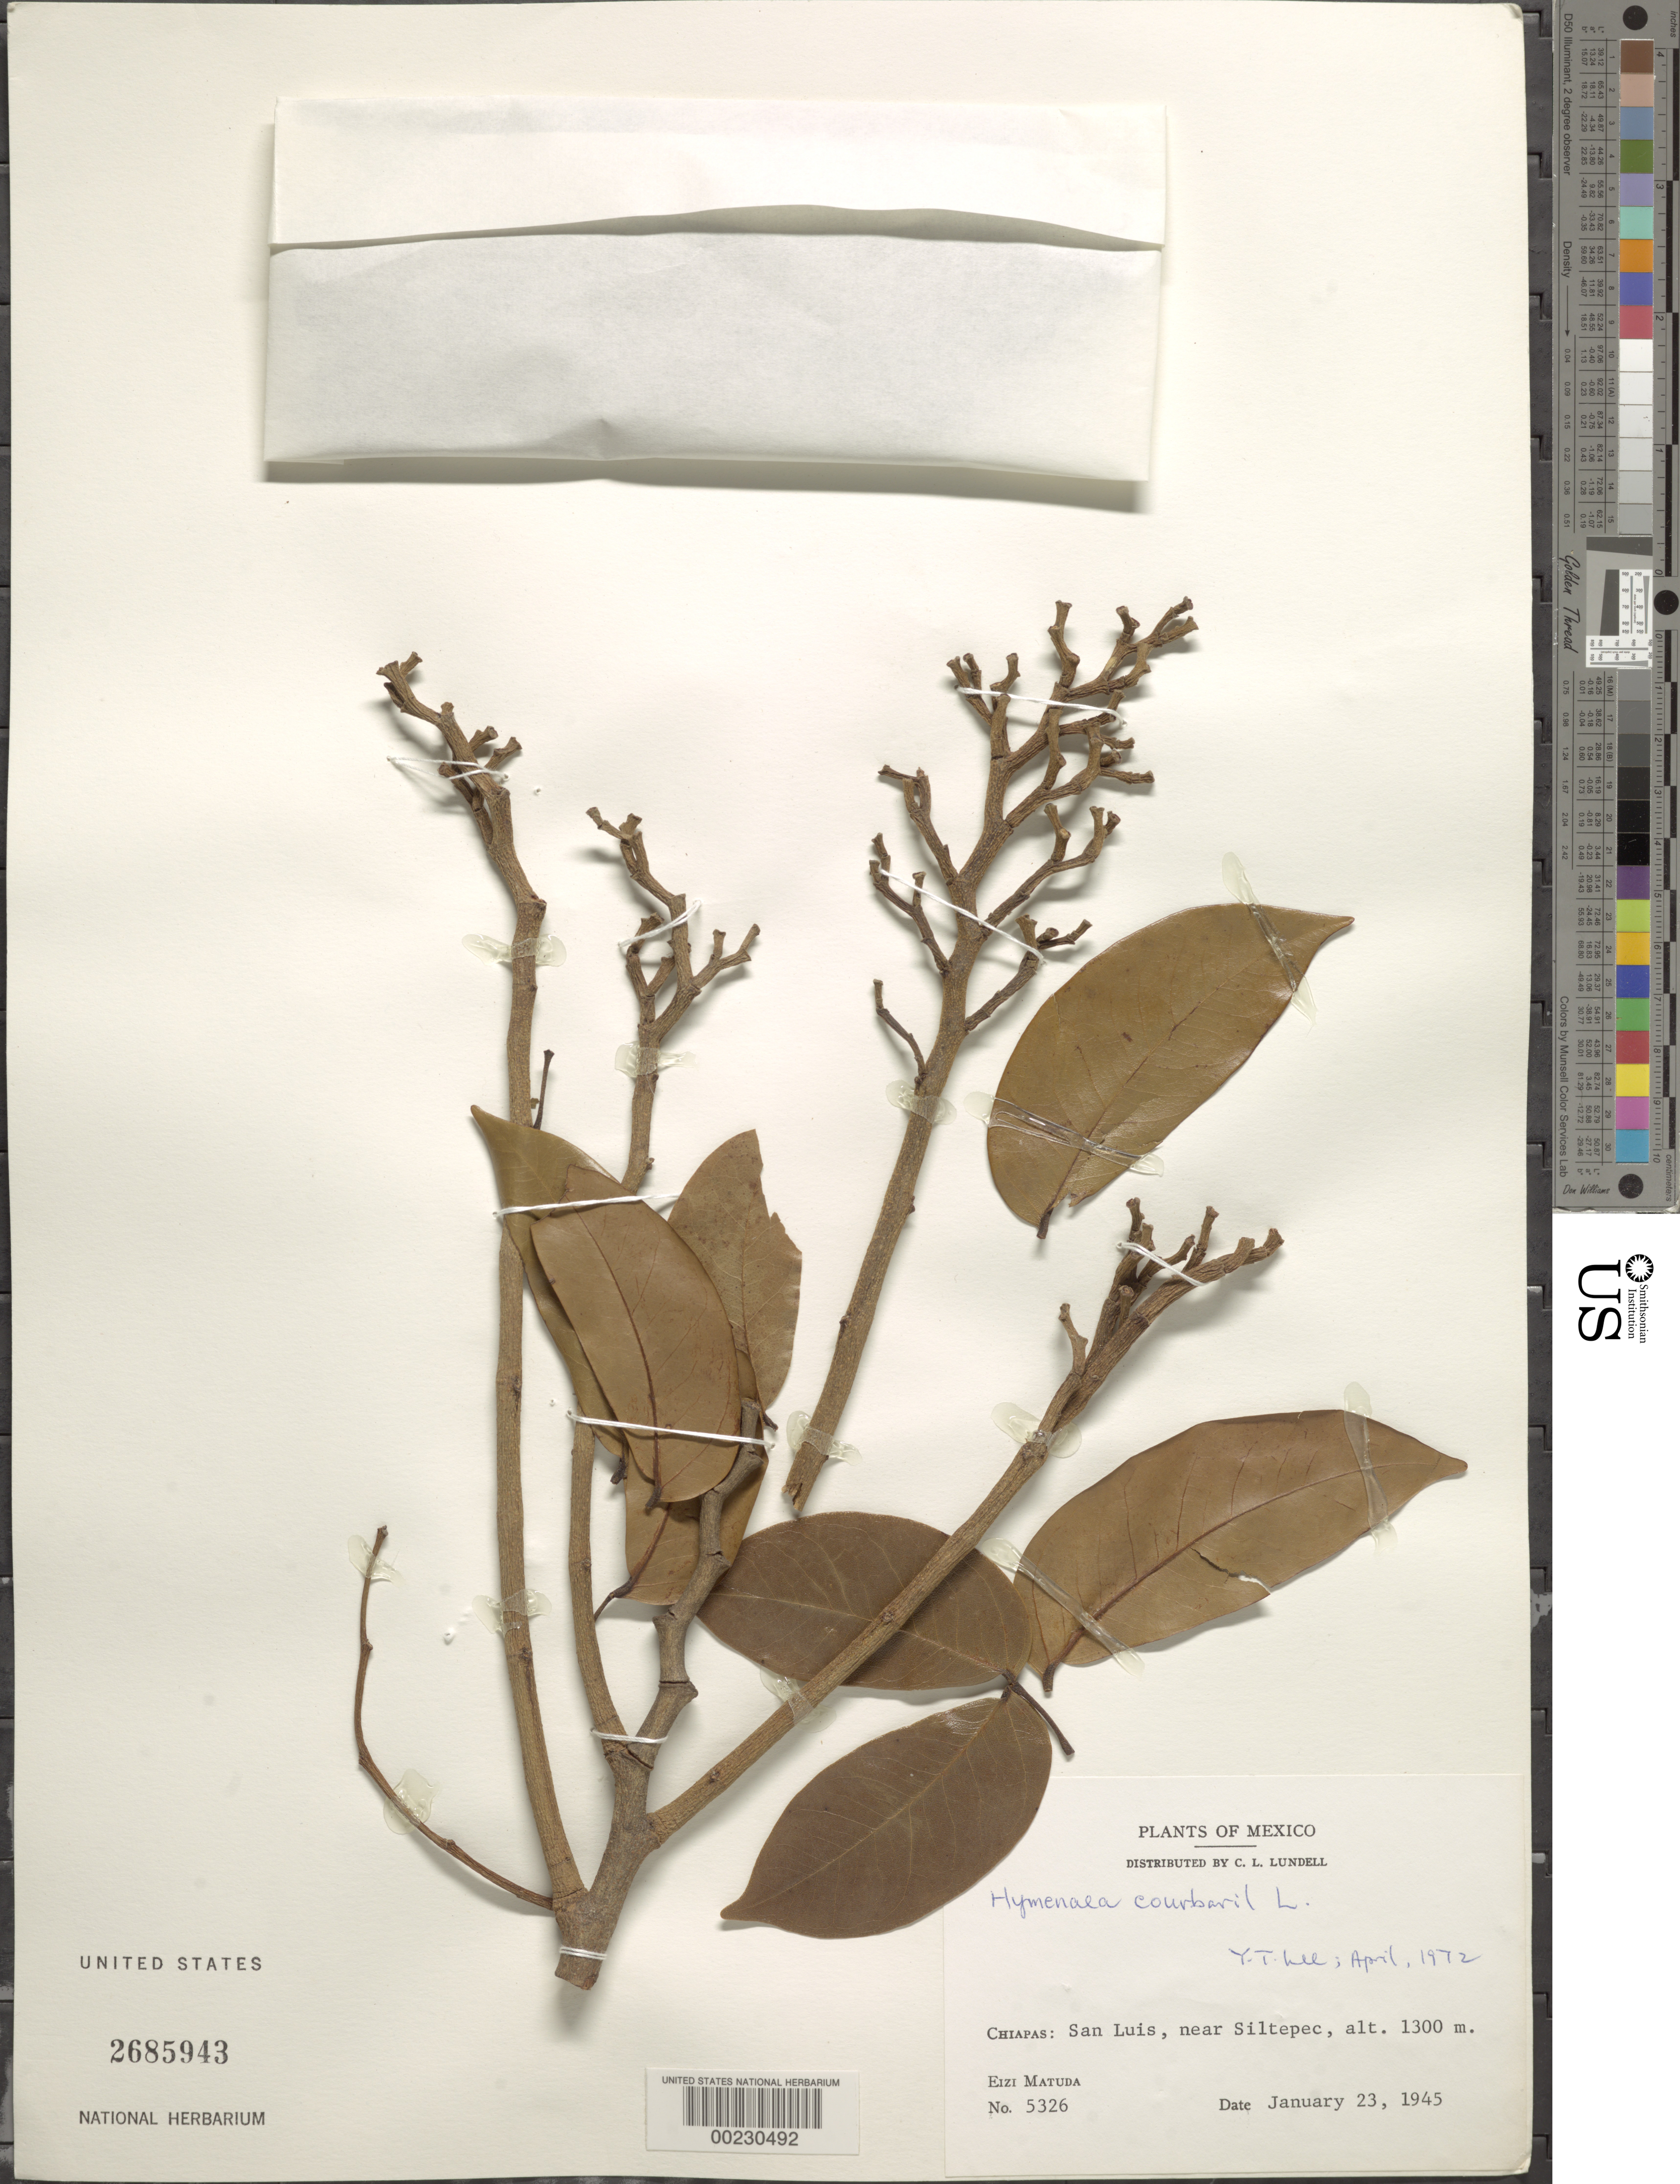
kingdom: Plantae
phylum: Tracheophyta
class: Magnoliopsida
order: Fabales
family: Fabaceae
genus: Hymenaea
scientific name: Hymenaea courbaril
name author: L.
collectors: E. Matuda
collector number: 5326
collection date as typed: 23 Jan 1945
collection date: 1945-01-23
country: Mexico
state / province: Chiapas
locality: San Luis, near Siltepec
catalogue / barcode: US 2685943